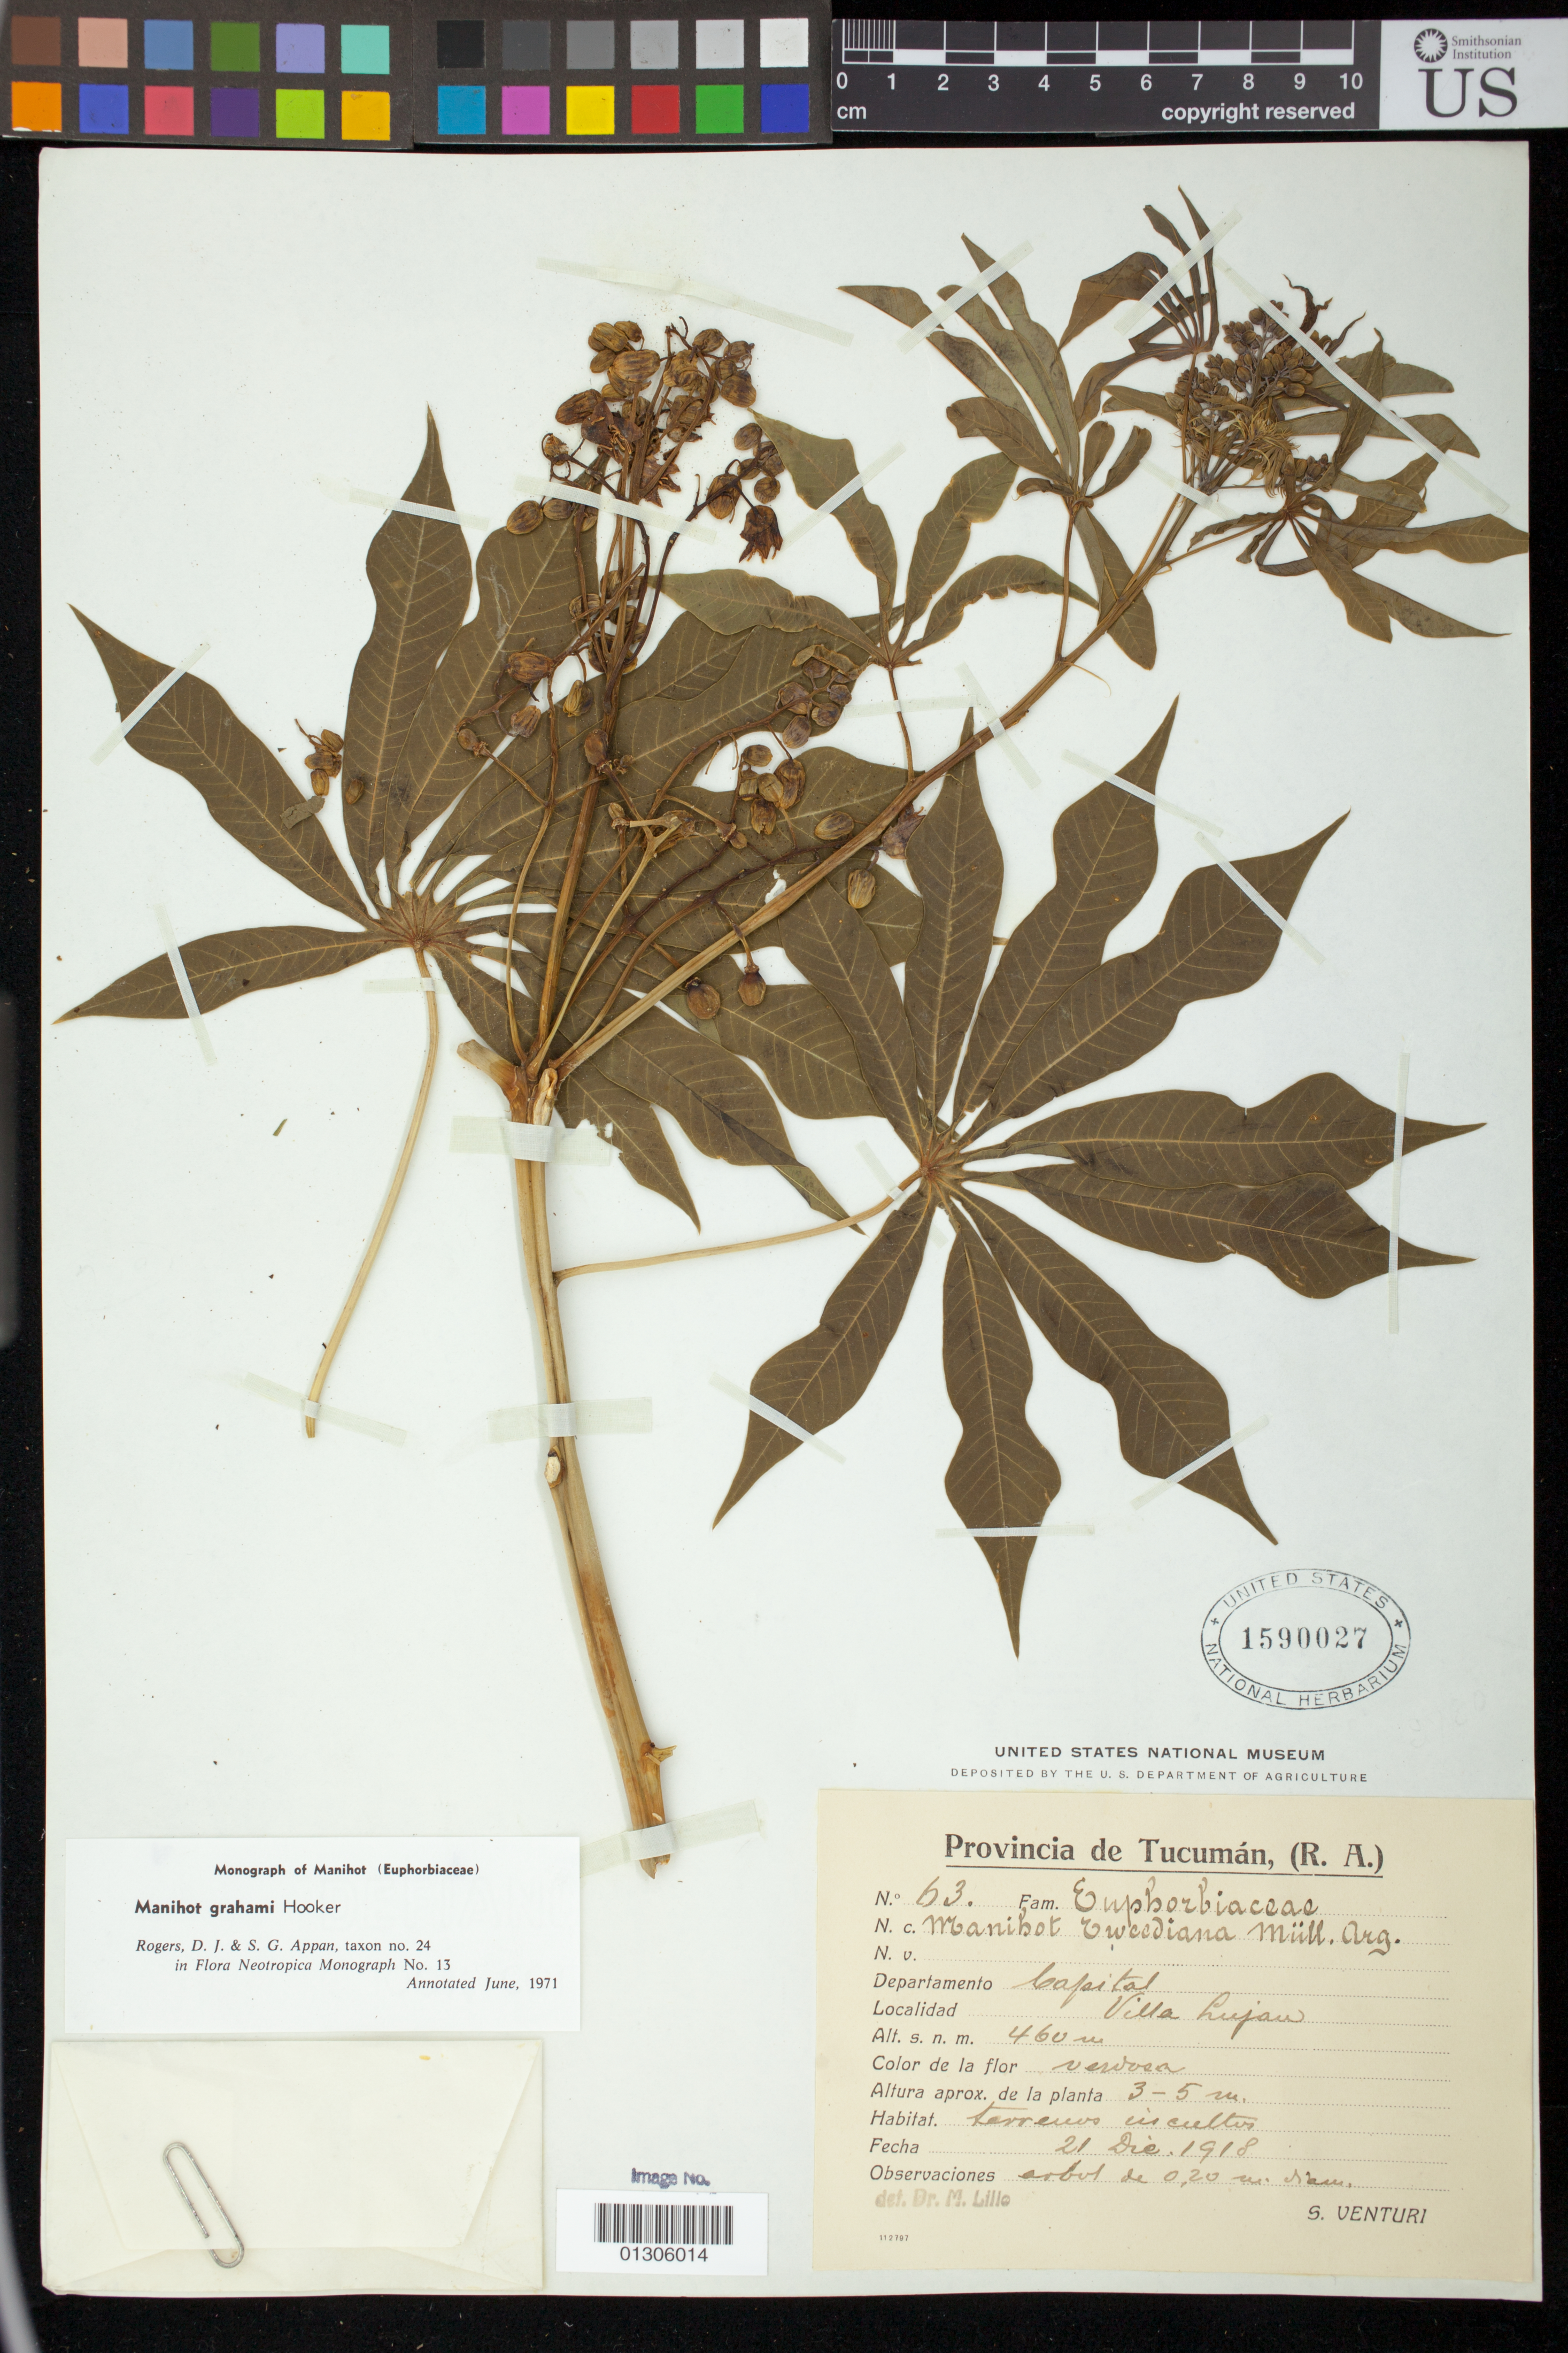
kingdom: Plantae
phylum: Tracheophyta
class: Magnoliopsida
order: Malpighiales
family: Euphorbiaceae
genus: Manihot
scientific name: Manihot grahamii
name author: Hook.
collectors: S. Venturi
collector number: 63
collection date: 1918-12-21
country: Argentina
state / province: Tucumán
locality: Capital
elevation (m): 460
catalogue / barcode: US 1590027